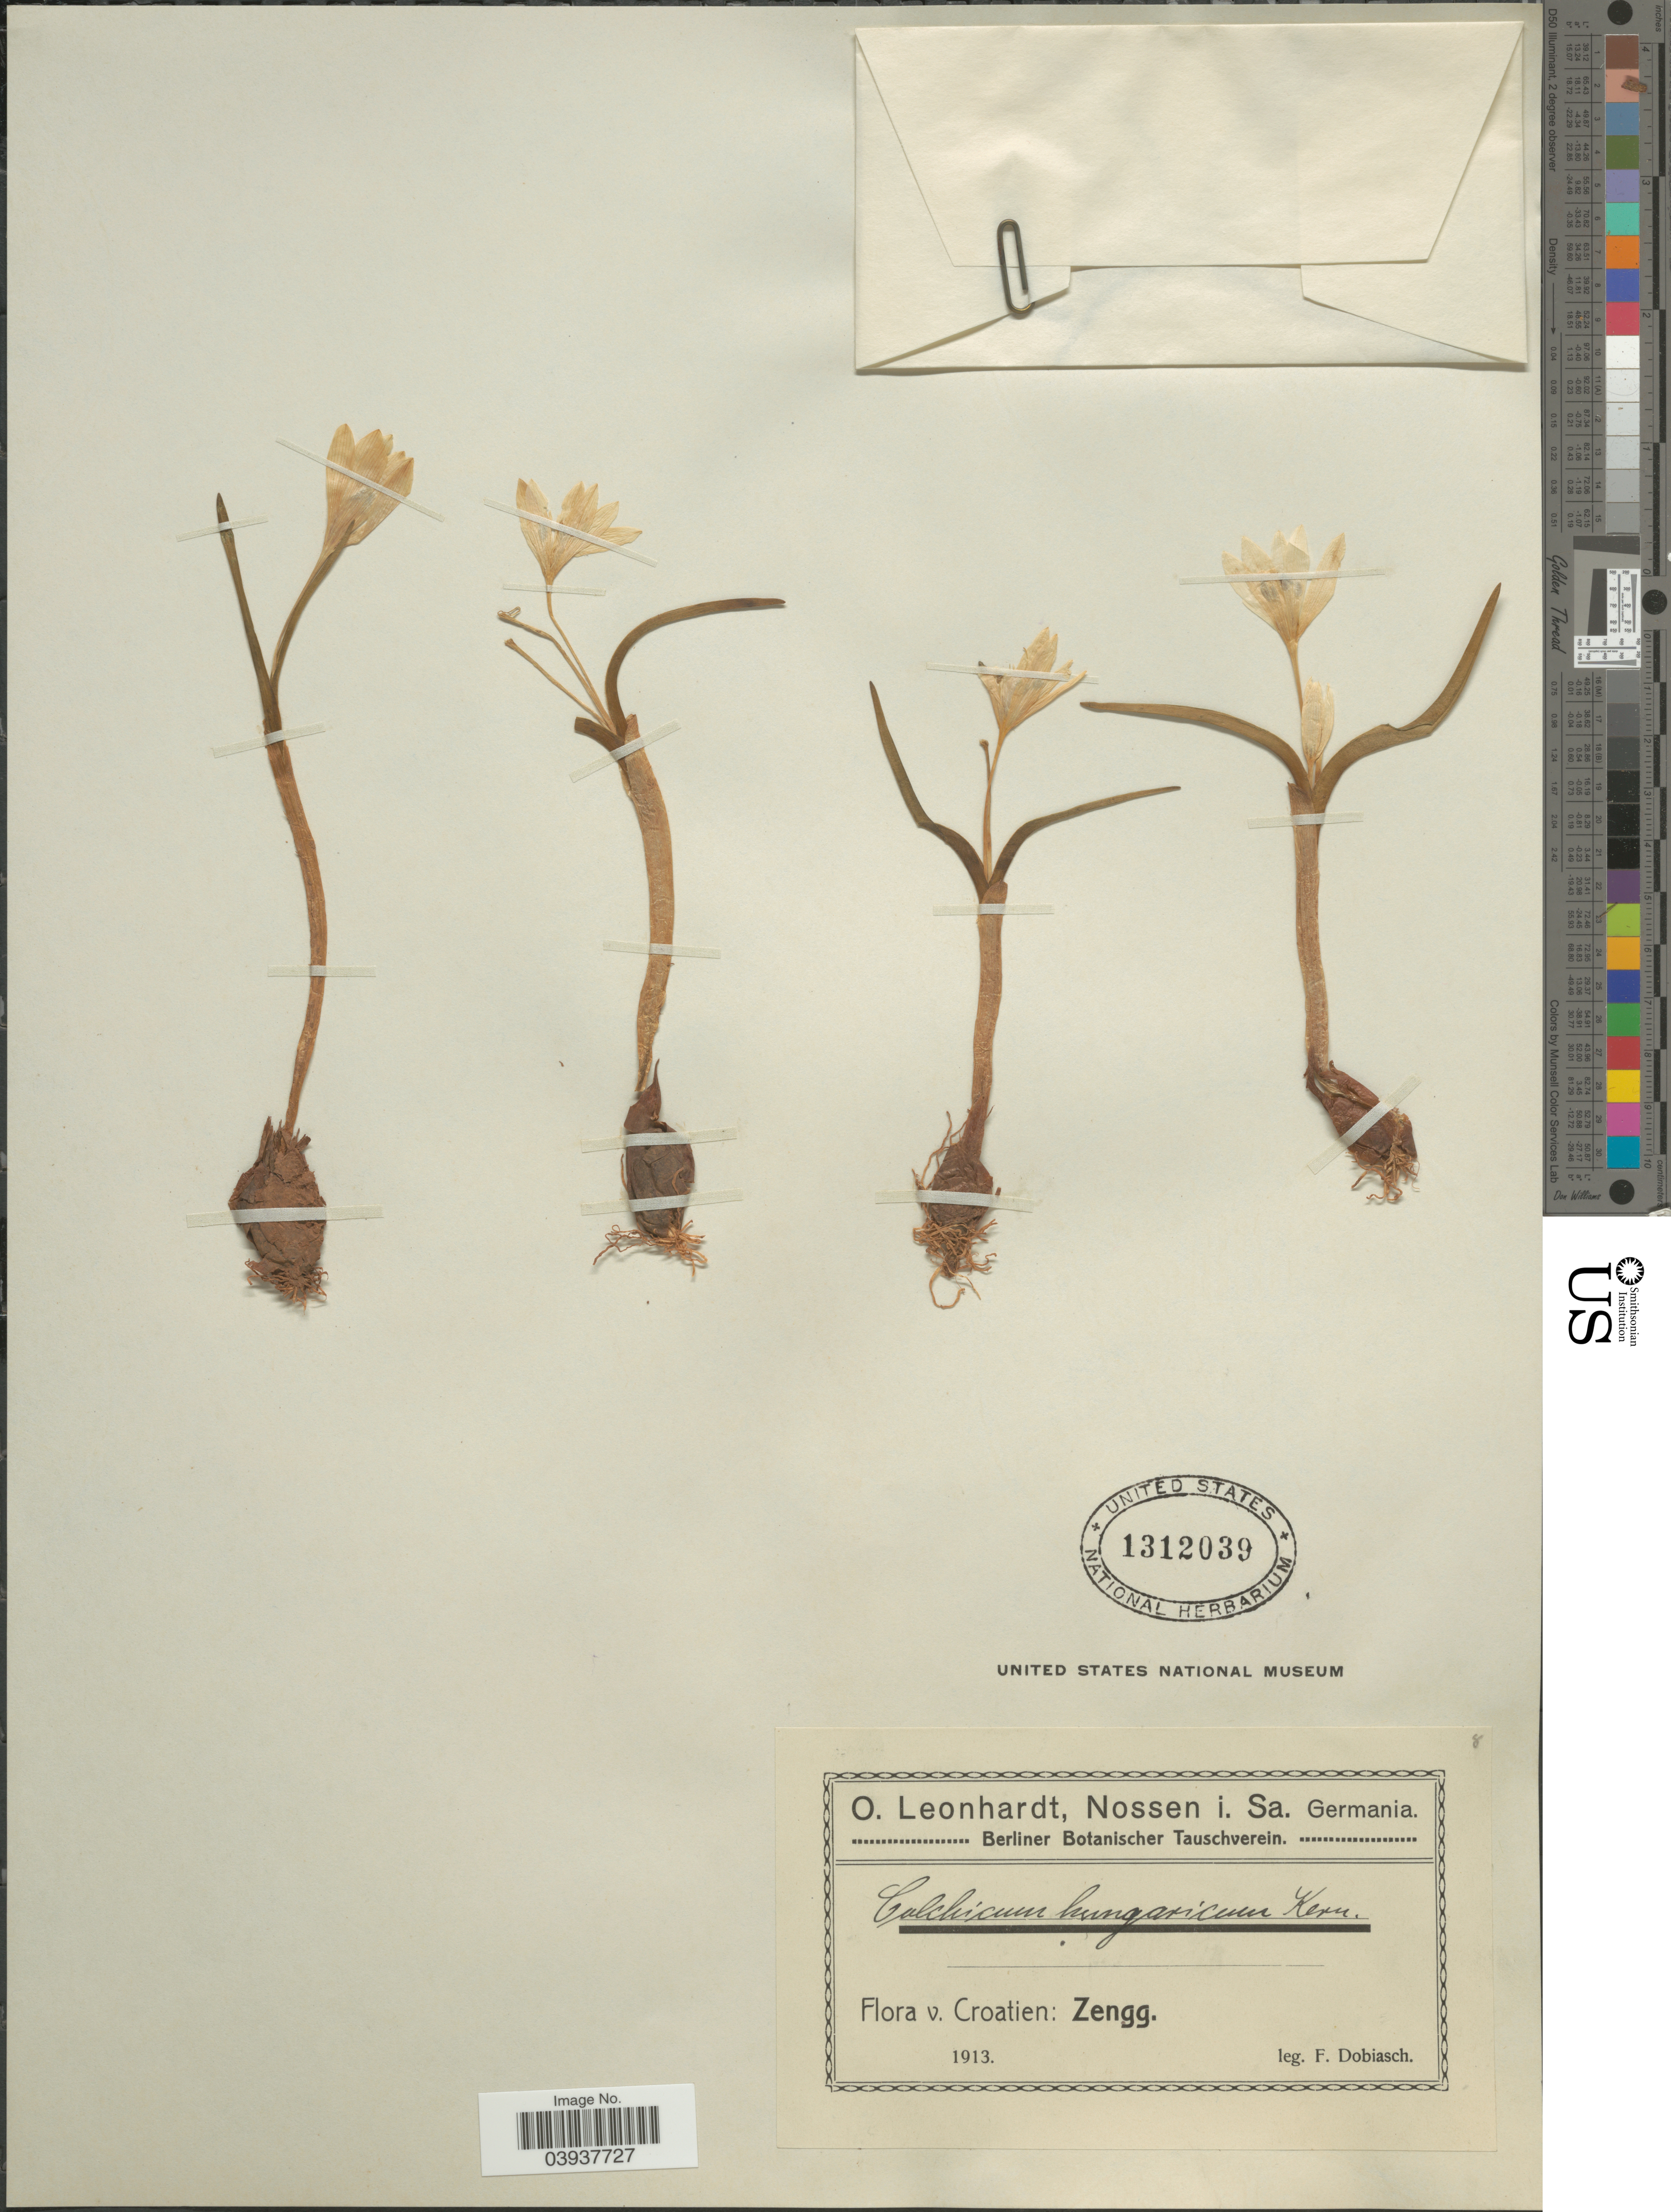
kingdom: Plantae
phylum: Tracheophyta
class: Liliopsida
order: Liliales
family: Colchicaceae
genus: Colchicum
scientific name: Colchicum hungaricum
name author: Janka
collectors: F. Dobiasch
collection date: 1913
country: Croatia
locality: Croatien: Zengg.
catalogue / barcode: US 1312039